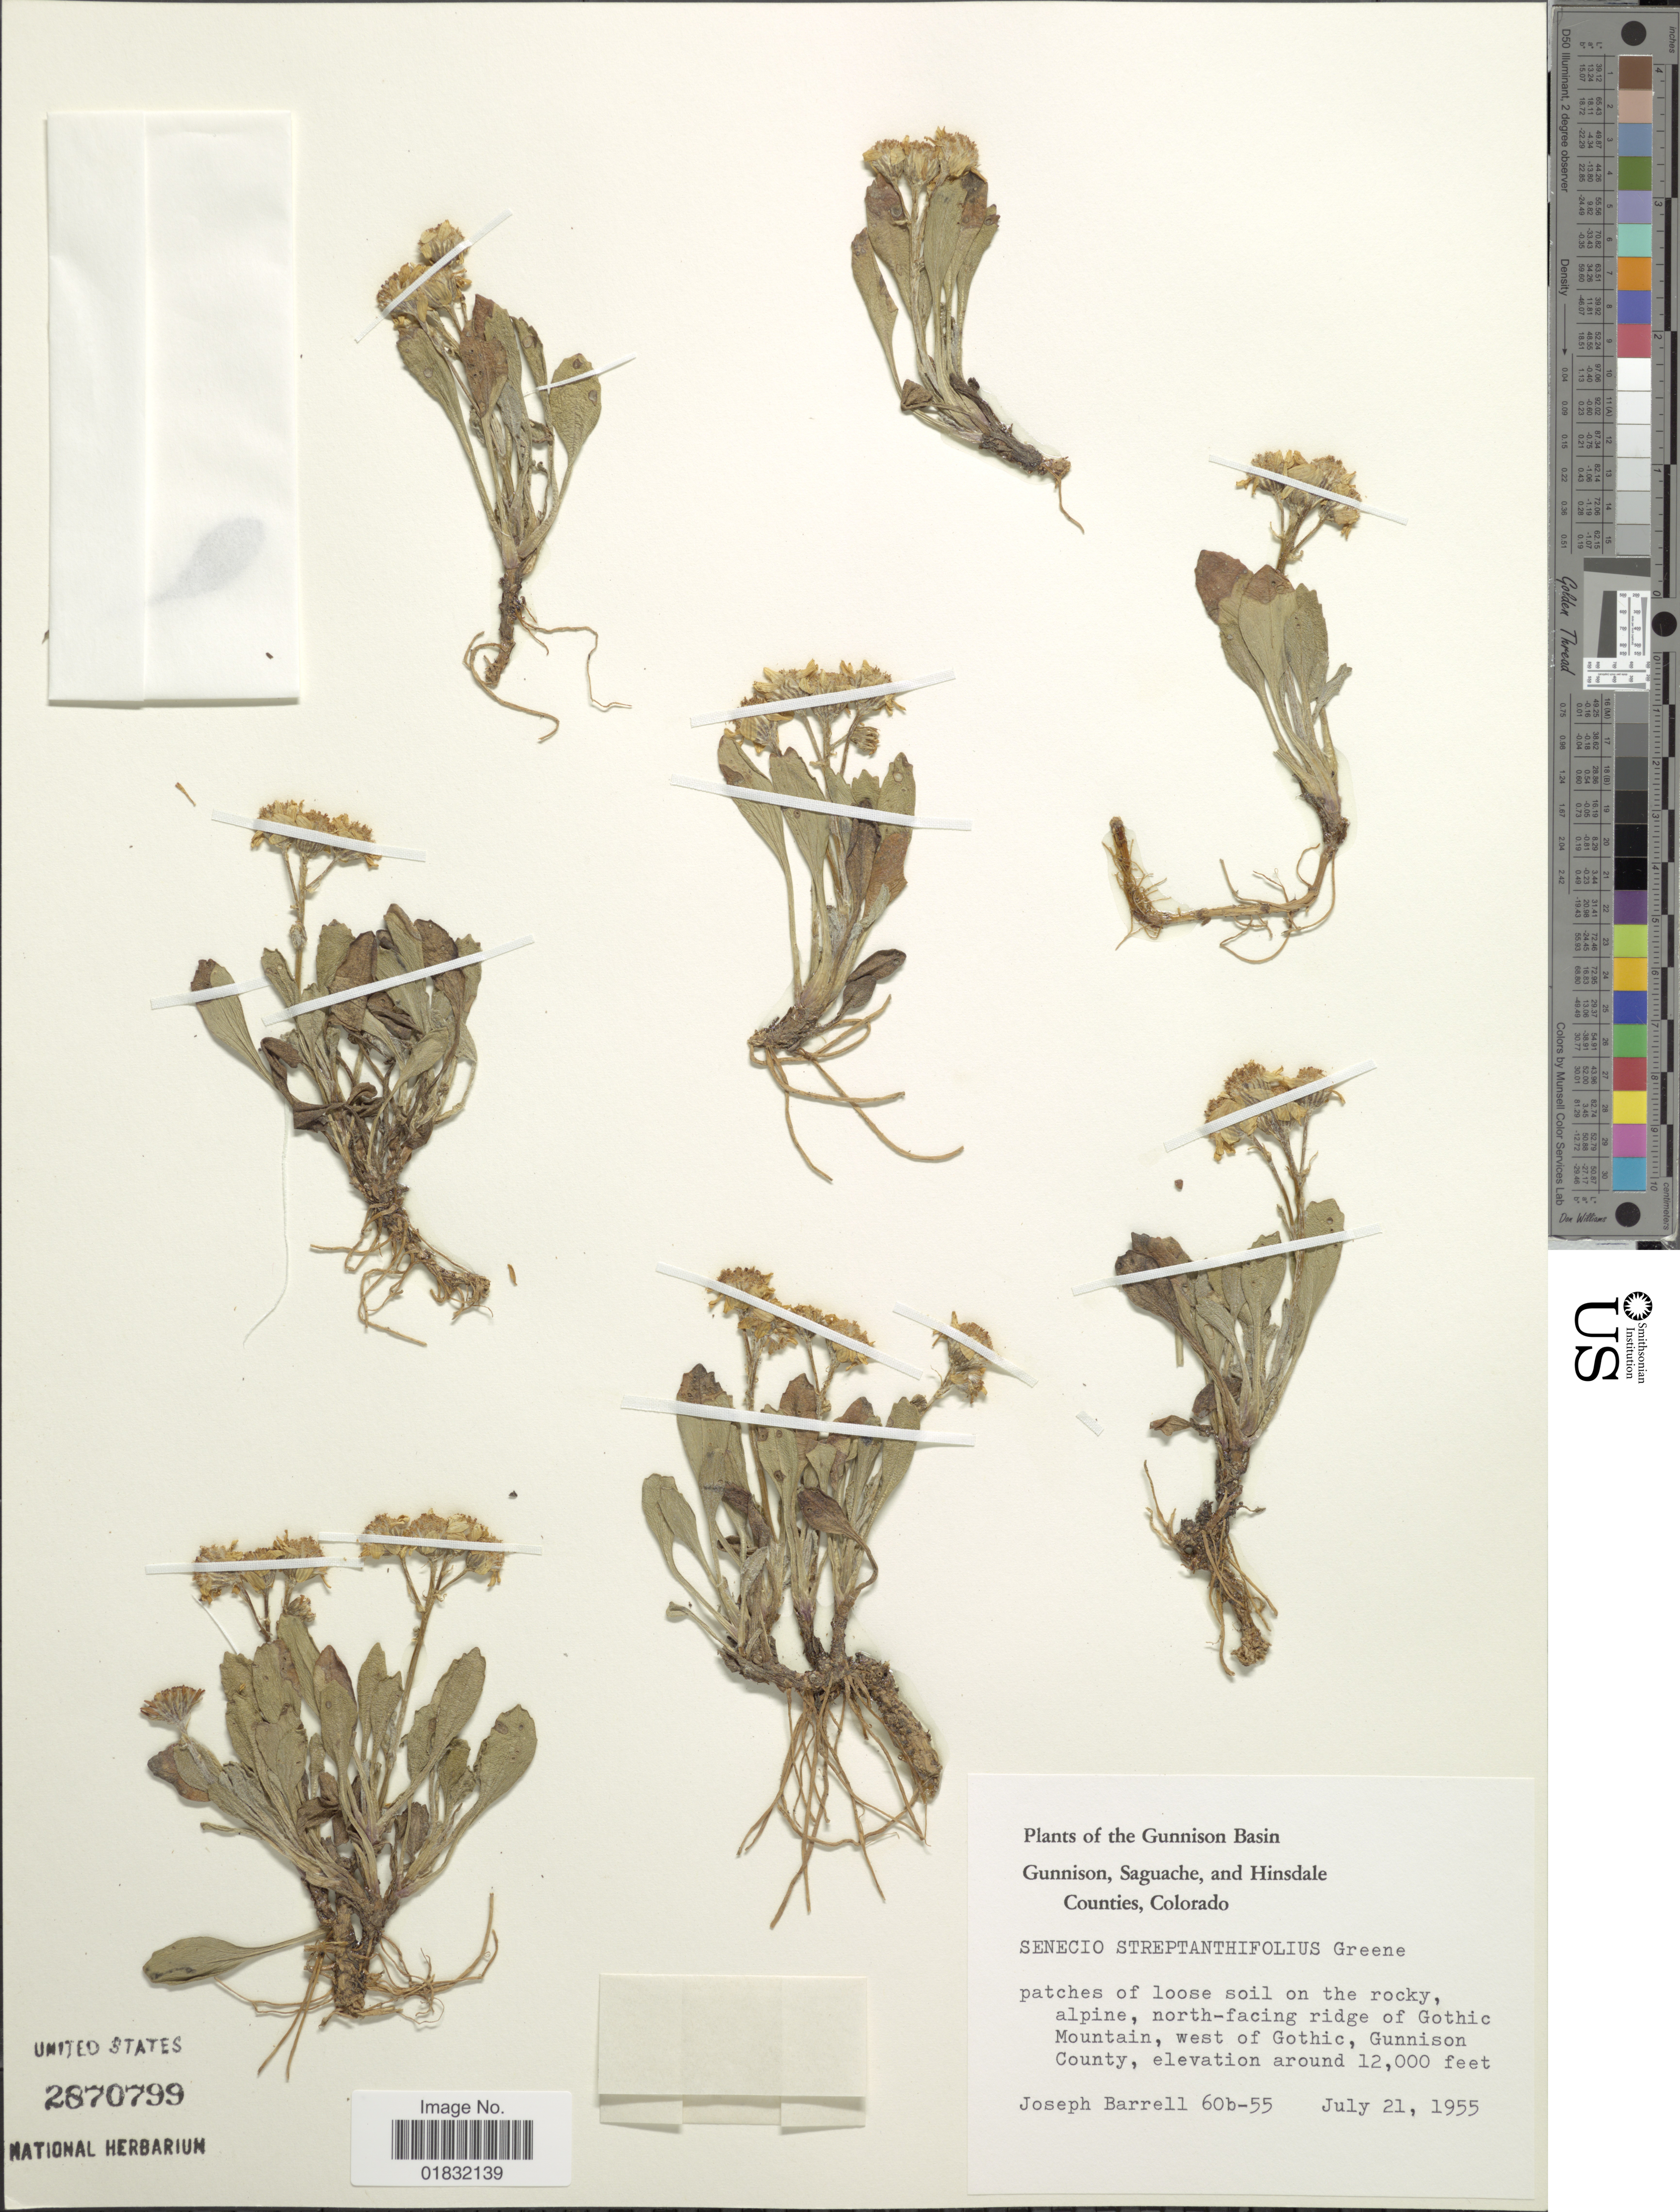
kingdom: Plantae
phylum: Tracheophyta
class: Magnoliopsida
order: Asterales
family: Asteraceae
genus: Packera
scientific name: Packera streptanthifolia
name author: (Greene) W.A. Weber & Á. Löve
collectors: J. Barrell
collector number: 60b-55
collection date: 1955-07-21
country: United States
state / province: Colorado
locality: The Gunnison Basin Gunnison, Saguache, and Hinsdale Counties, patches of loose soil on the rocky, alpine, north-facing ridge of Gothic Mountain, west of Gothic, Gunnison County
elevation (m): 3658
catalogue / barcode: US 2870799